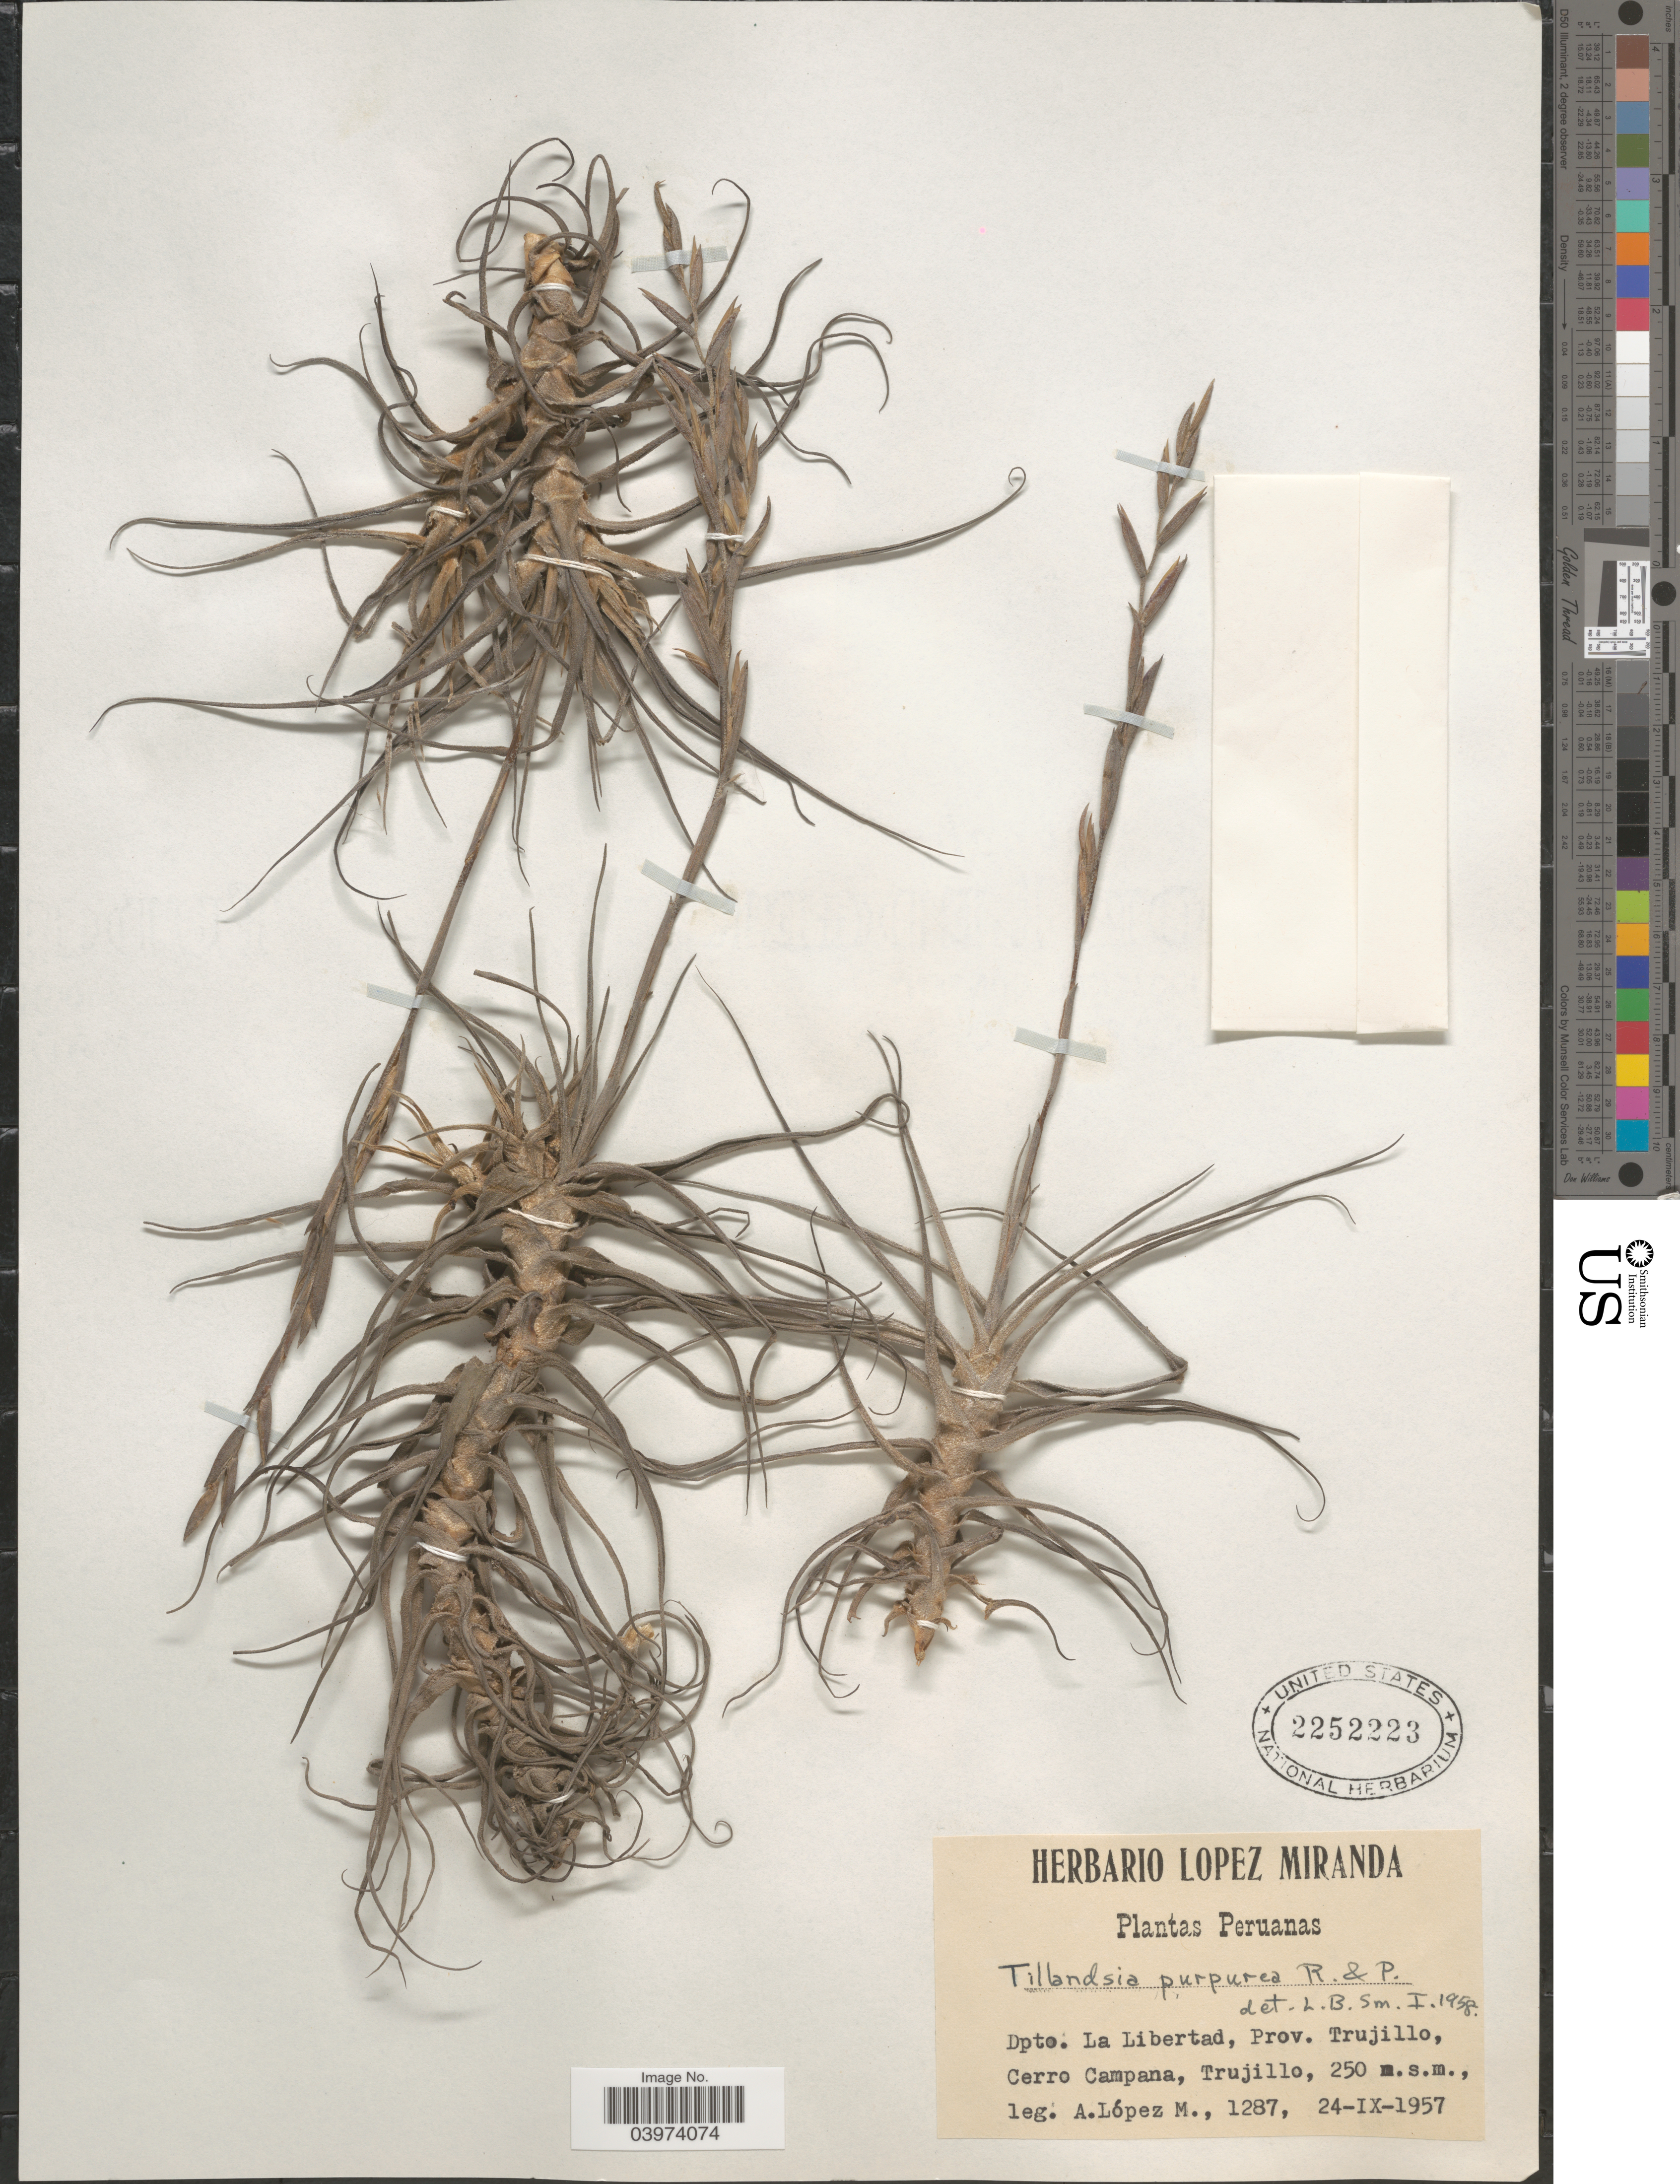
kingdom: Plantae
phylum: Tracheophyta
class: Liliopsida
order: Poales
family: Bromeliaceae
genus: Tillandsia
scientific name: Tillandsia purpurea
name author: Ruiz & Pav.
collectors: A. López M.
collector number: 1287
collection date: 1957-09-24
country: Peru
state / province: La Libertad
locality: Dpto. La Libertad, Prov. Trujillo, Cerro Campana, Trujillo.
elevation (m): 250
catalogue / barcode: US 2252223